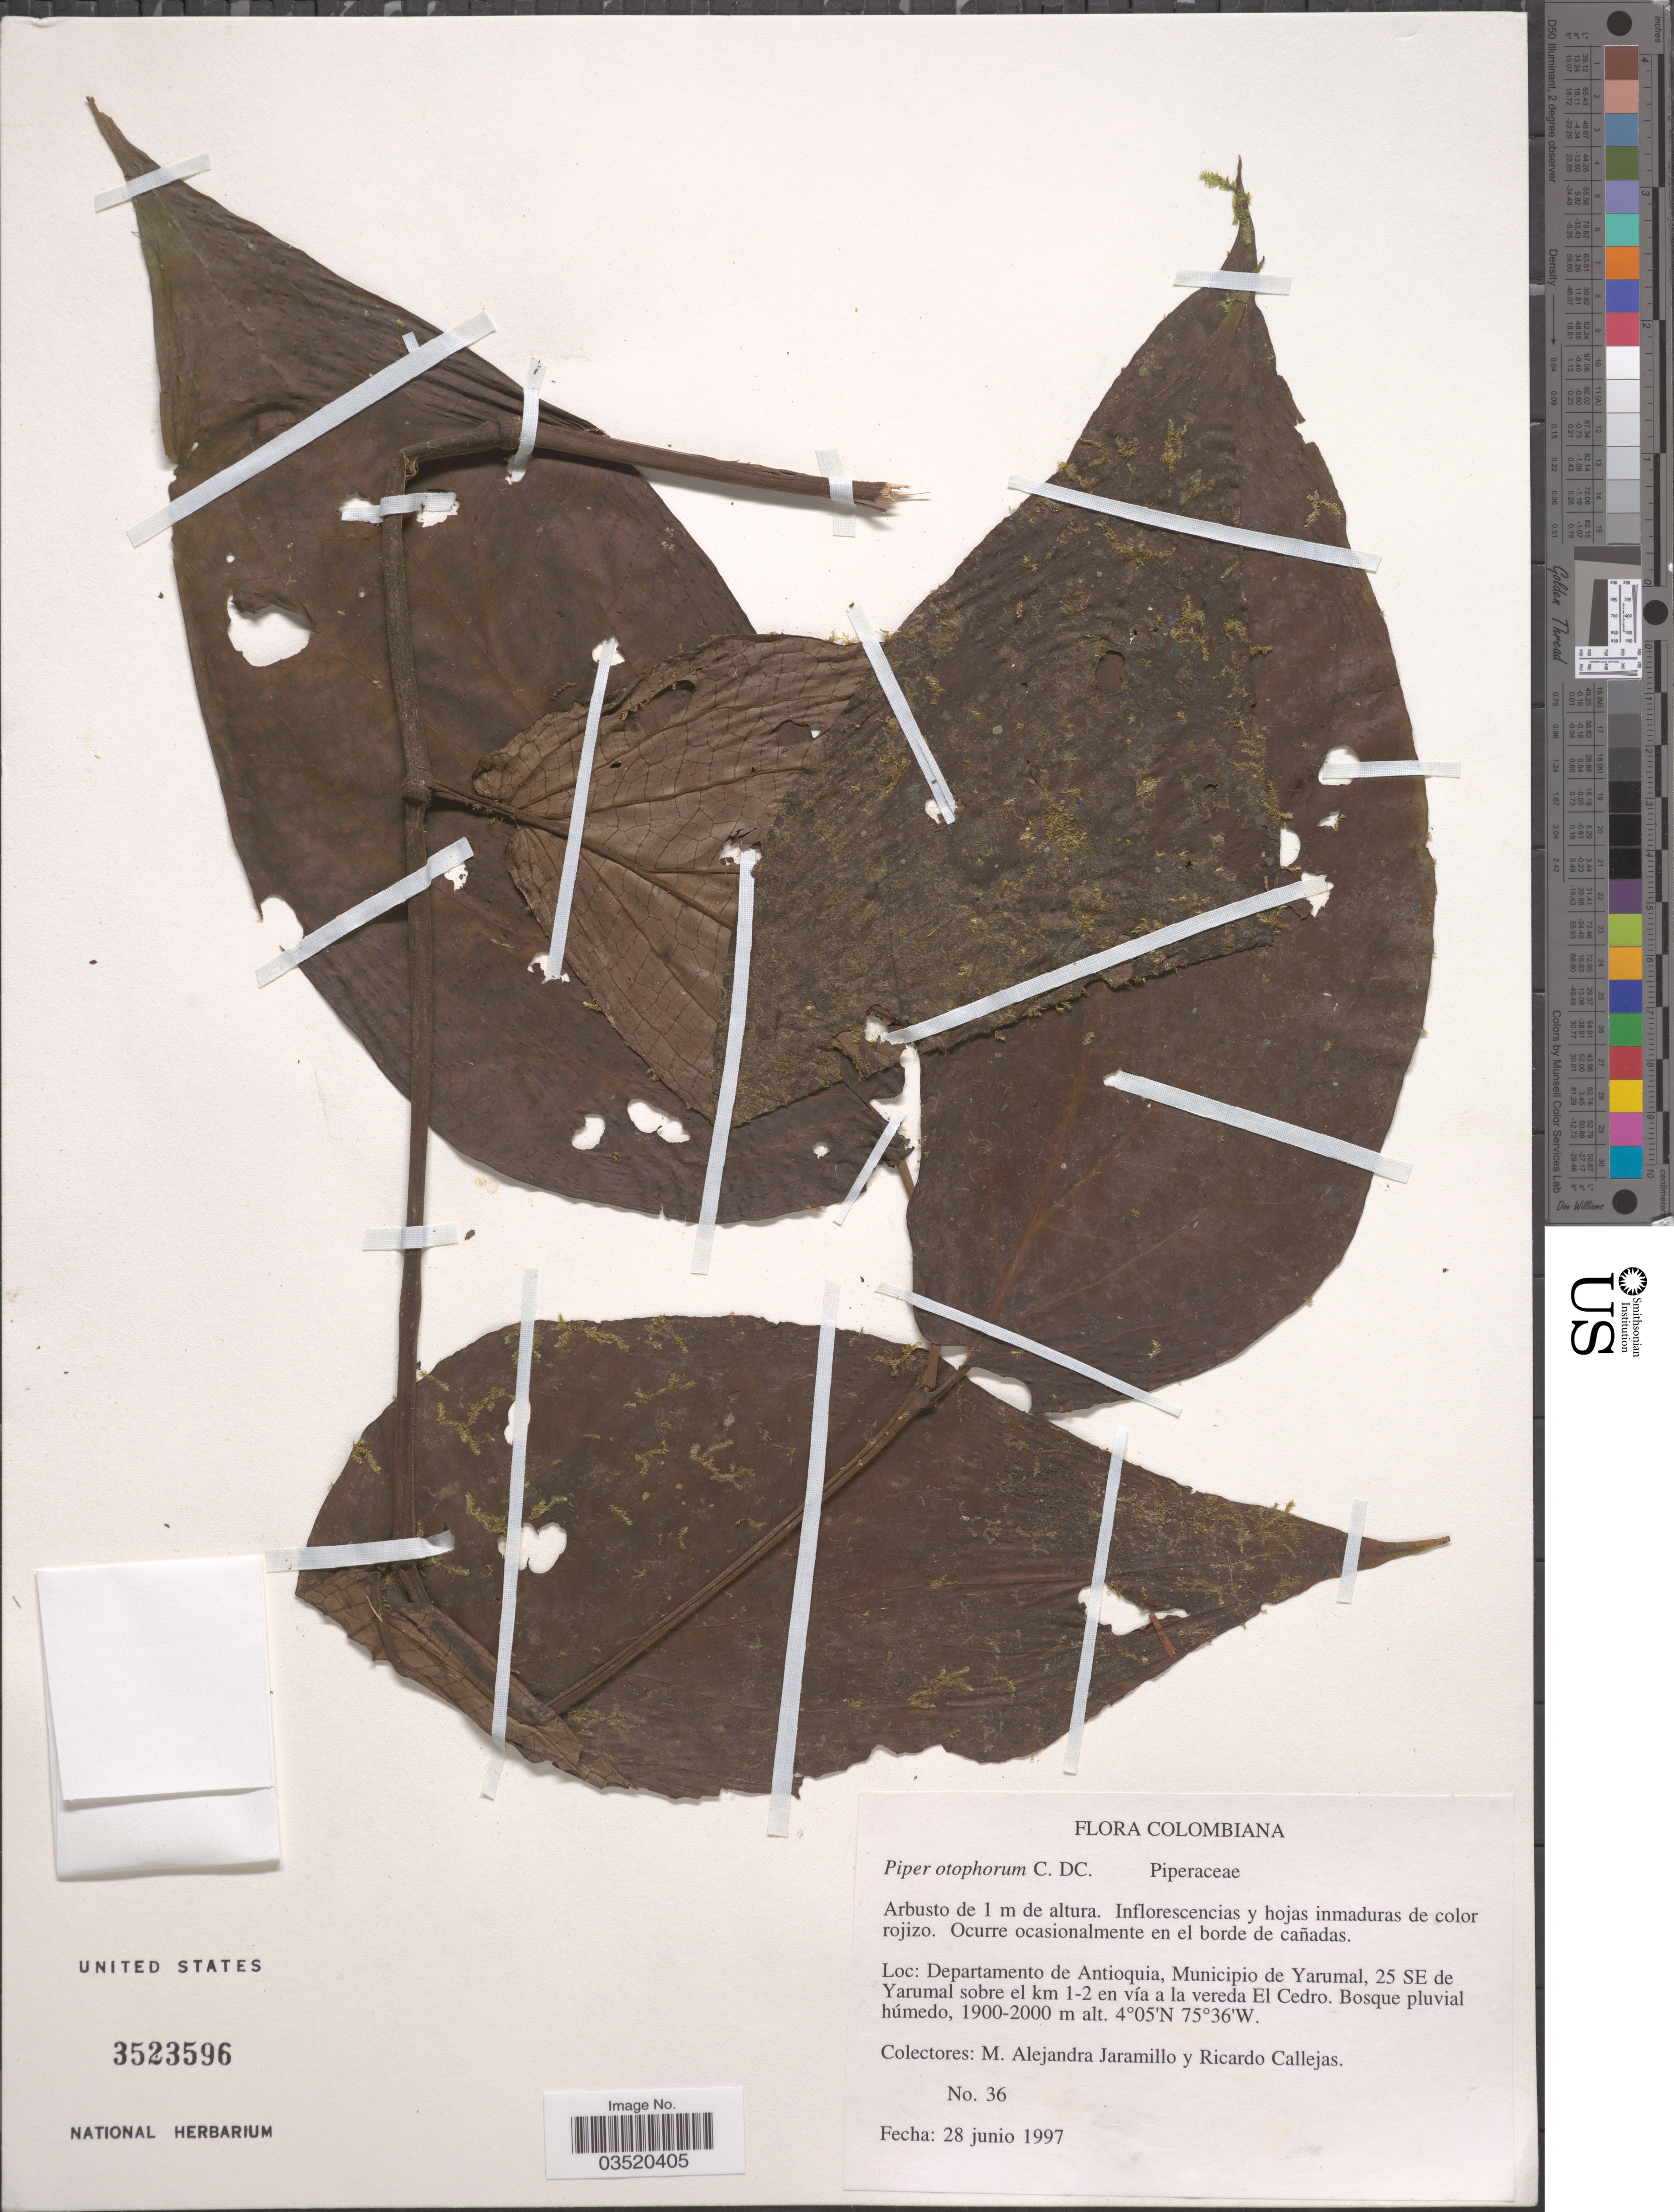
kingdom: Plantae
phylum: Tracheophyta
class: Magnoliopsida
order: Piperales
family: Piperaceae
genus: Piper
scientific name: Piper otophorum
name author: C. DC.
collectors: M. A. Jaramillo & R. Callejas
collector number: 36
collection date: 1997-06-28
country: Colombia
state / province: Antioquia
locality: Departamento de Antioquia, Municipio de Yarumal, 25 SE de Yarumal sobre el km 1-2 en vía a la vereda El Cedro.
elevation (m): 1900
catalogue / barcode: US 3523596